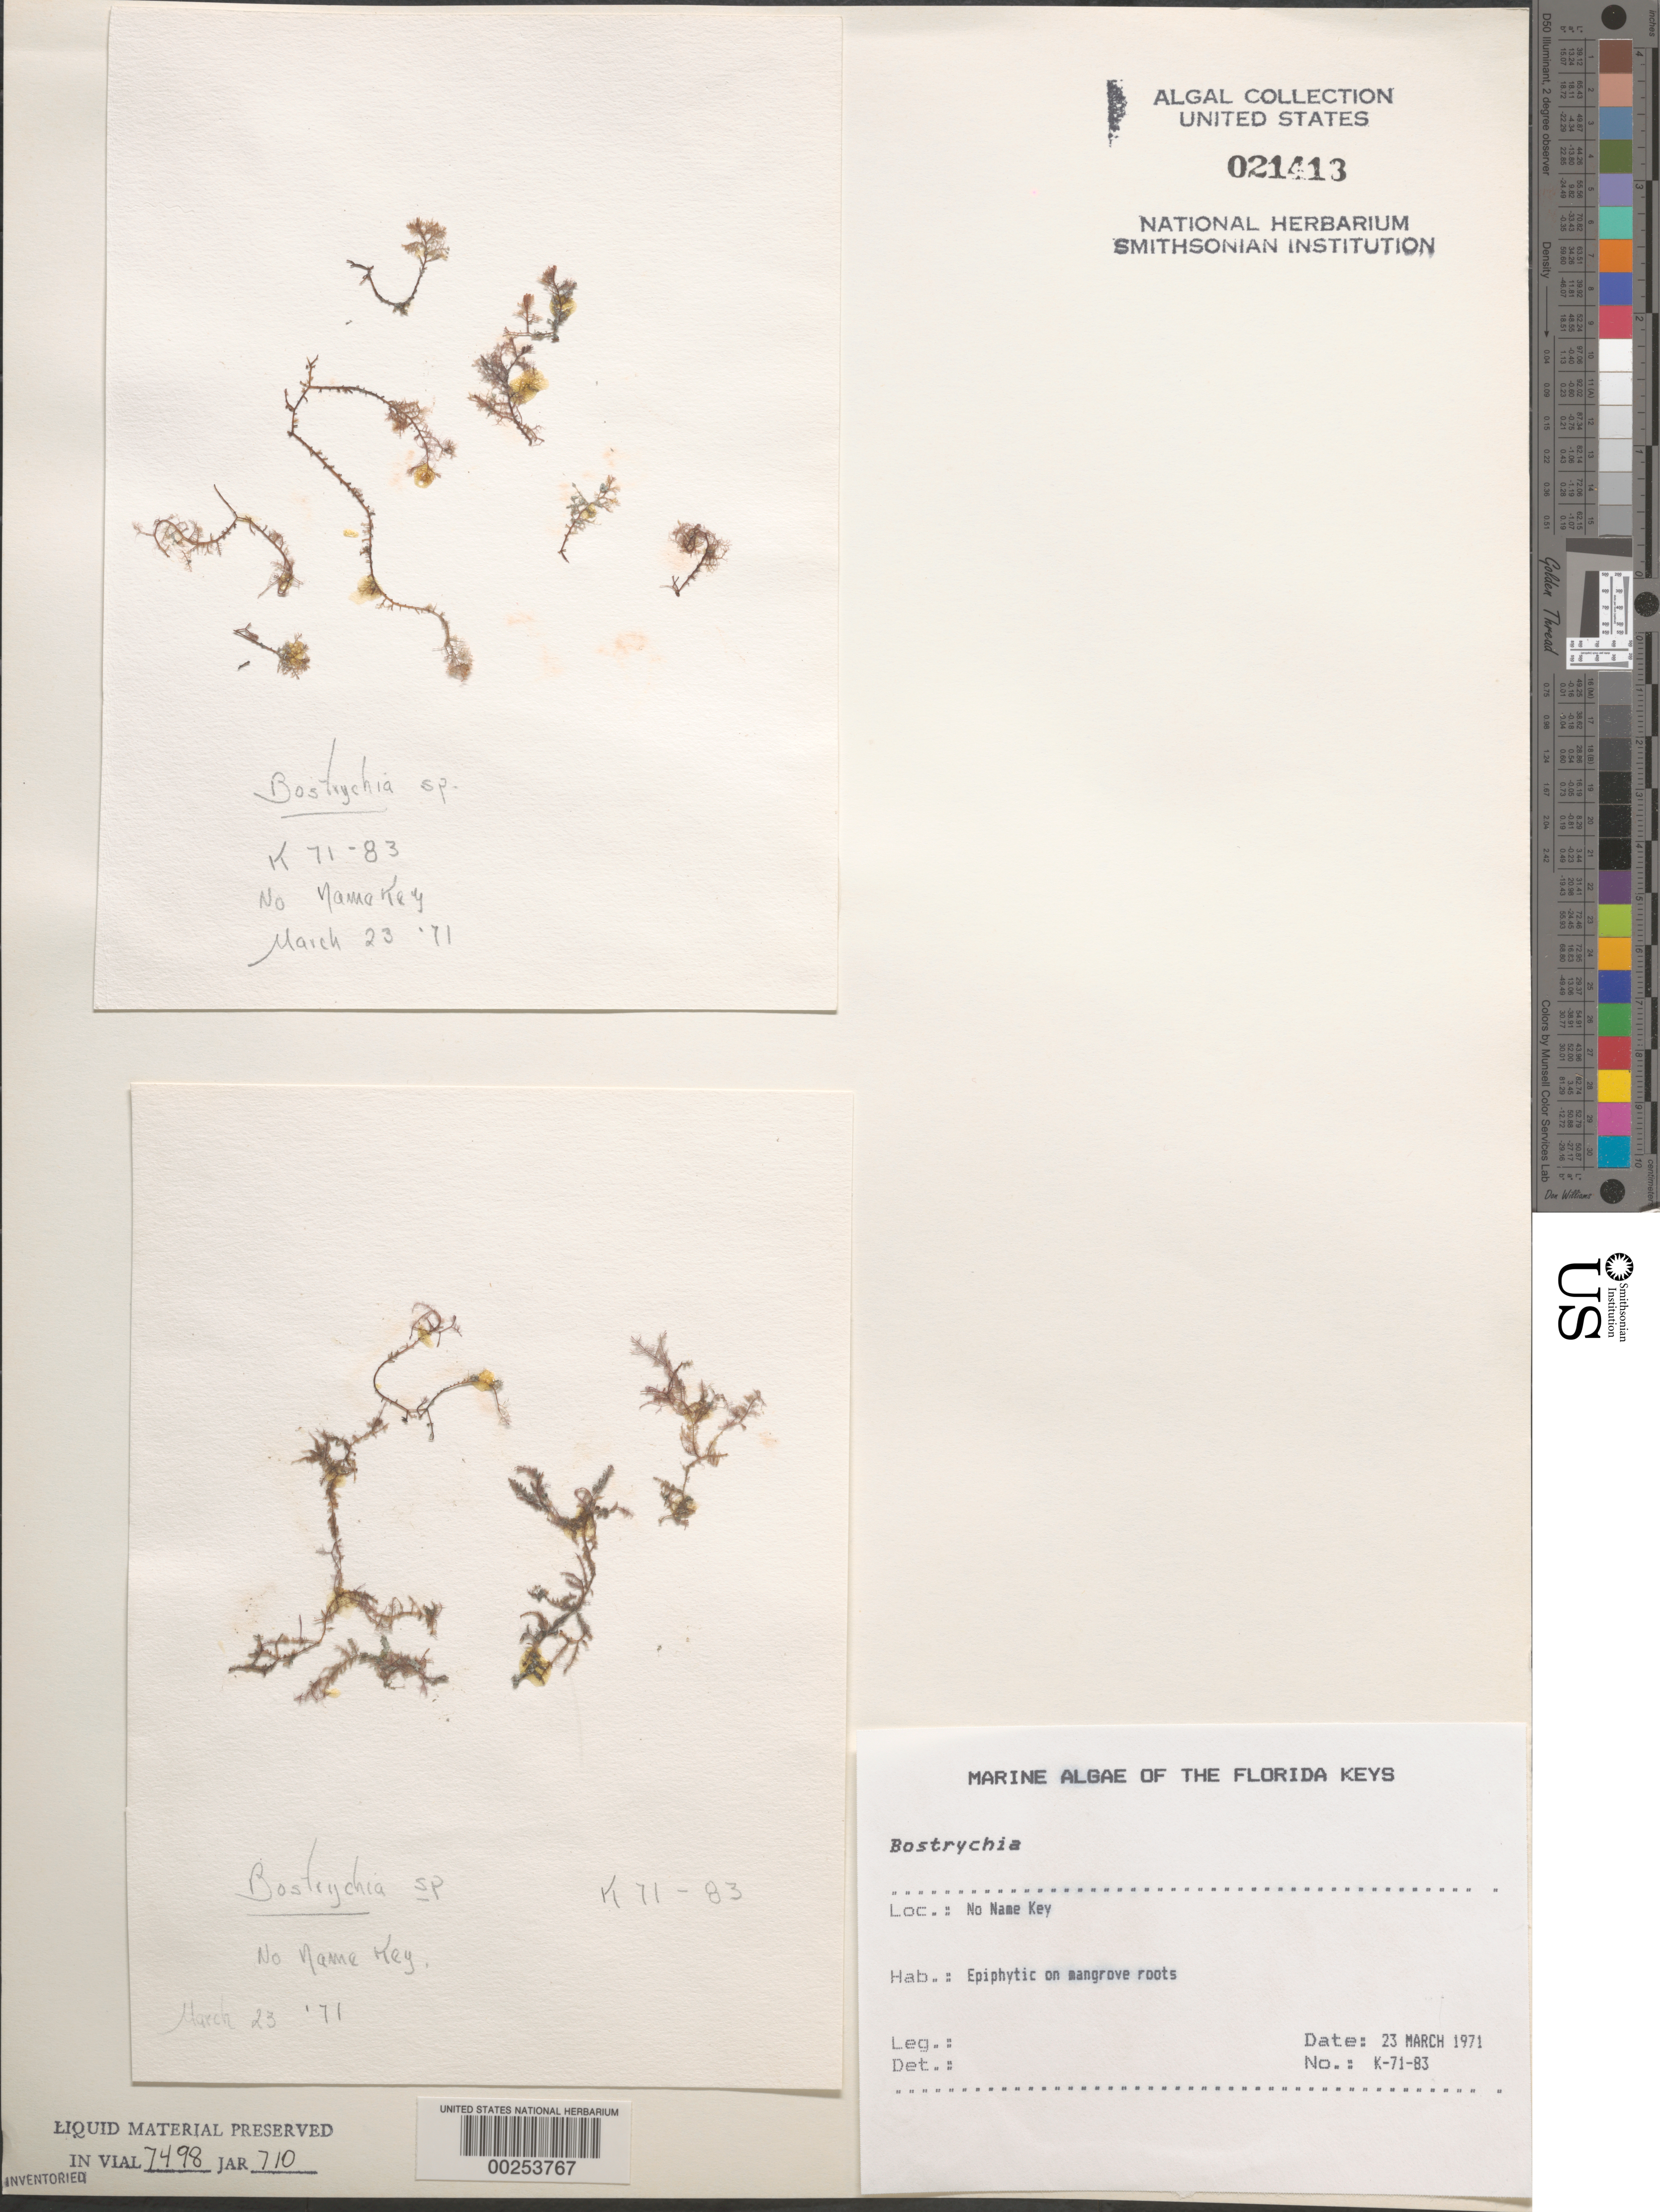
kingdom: Plantae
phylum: Rhodophyta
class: Florideophyceae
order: Ceramiales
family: Rhodomelaceae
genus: Bostrychia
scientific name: Bostrychia sp.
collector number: K-71-83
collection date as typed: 23 Mar 1971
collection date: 1971-03-23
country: United States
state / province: Florida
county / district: Monroe County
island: No Name Key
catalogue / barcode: US 21413